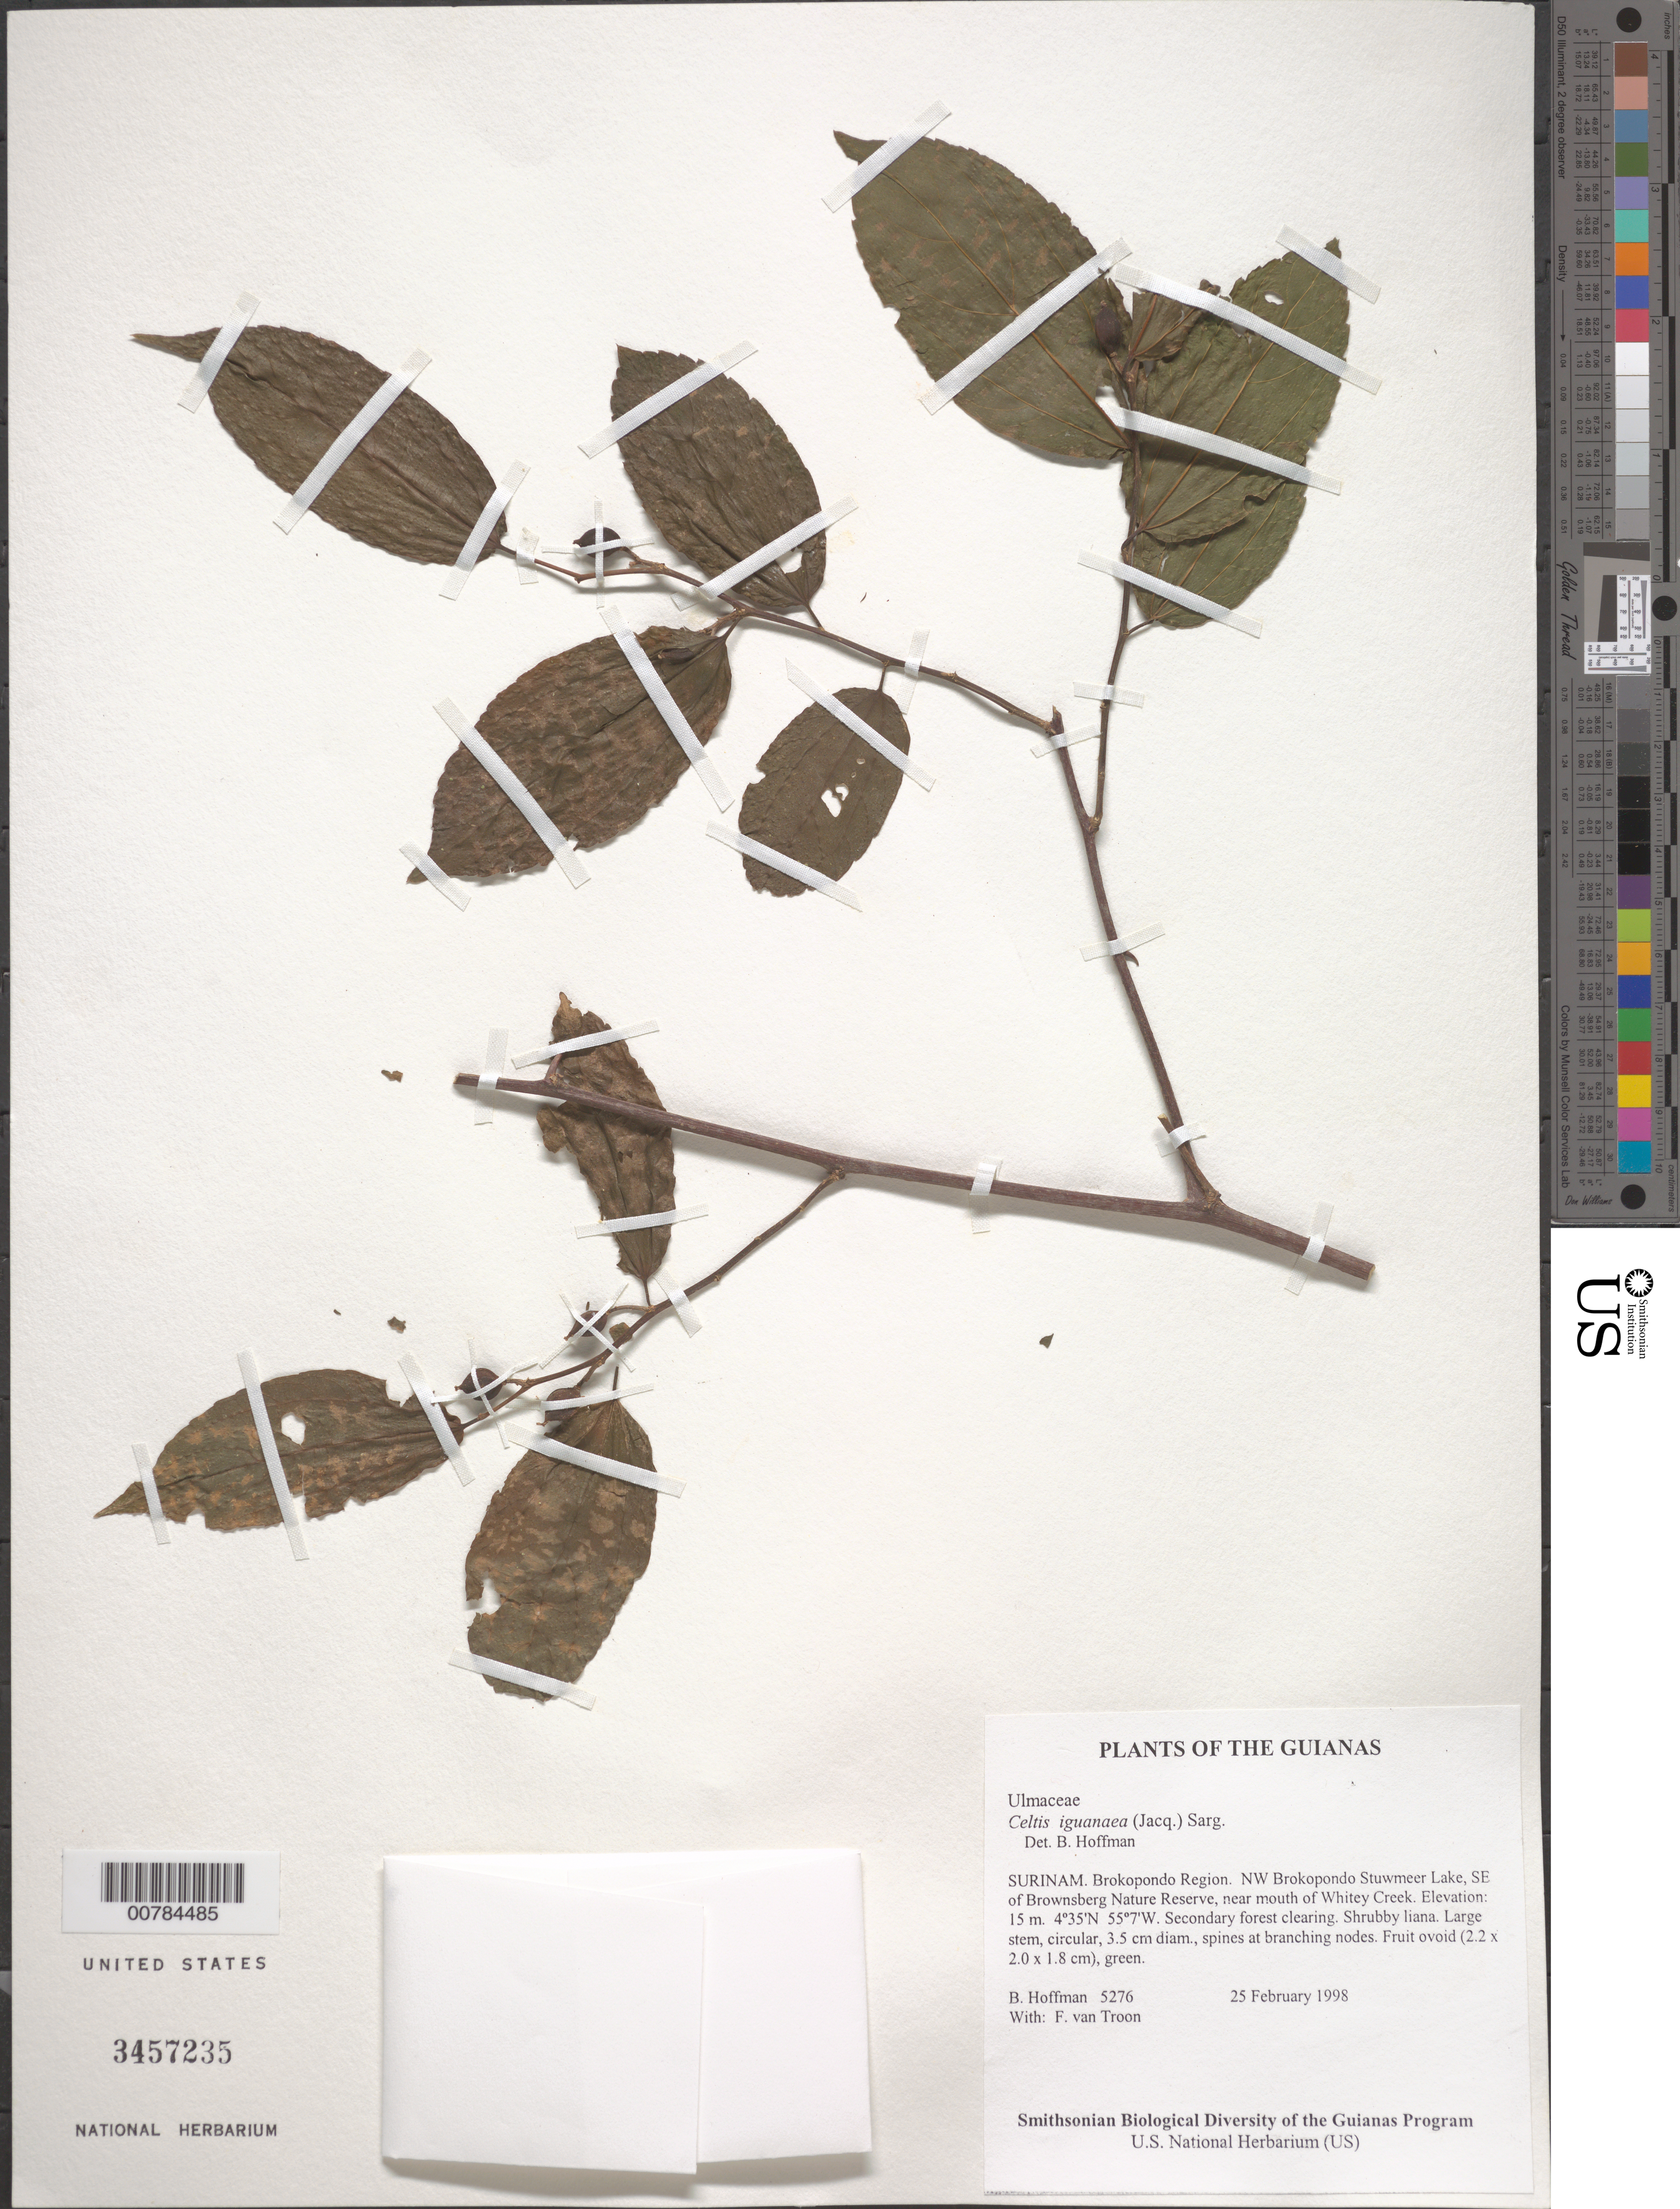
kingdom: Plantae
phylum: Tracheophyta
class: Magnoliopsida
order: Rosales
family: Cannabaceae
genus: Celtis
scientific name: Celtis iguanaea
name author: (Jacq.) Sarg.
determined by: Hoffman, Bruce, (US), Smithsonian Institution - National Museum of Natural History (UNITED STATES)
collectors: B. Hoffman & F. Troon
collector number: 5276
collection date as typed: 25 February 1998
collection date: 1998-02-25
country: Suriname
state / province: Brokopondo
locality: NW Brokopondo Stuwmeer Lake, SE of Brownsberg Nature Reserve, near mouth of Whitey Creek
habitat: Secondary forest clearing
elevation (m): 15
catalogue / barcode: US 3457235